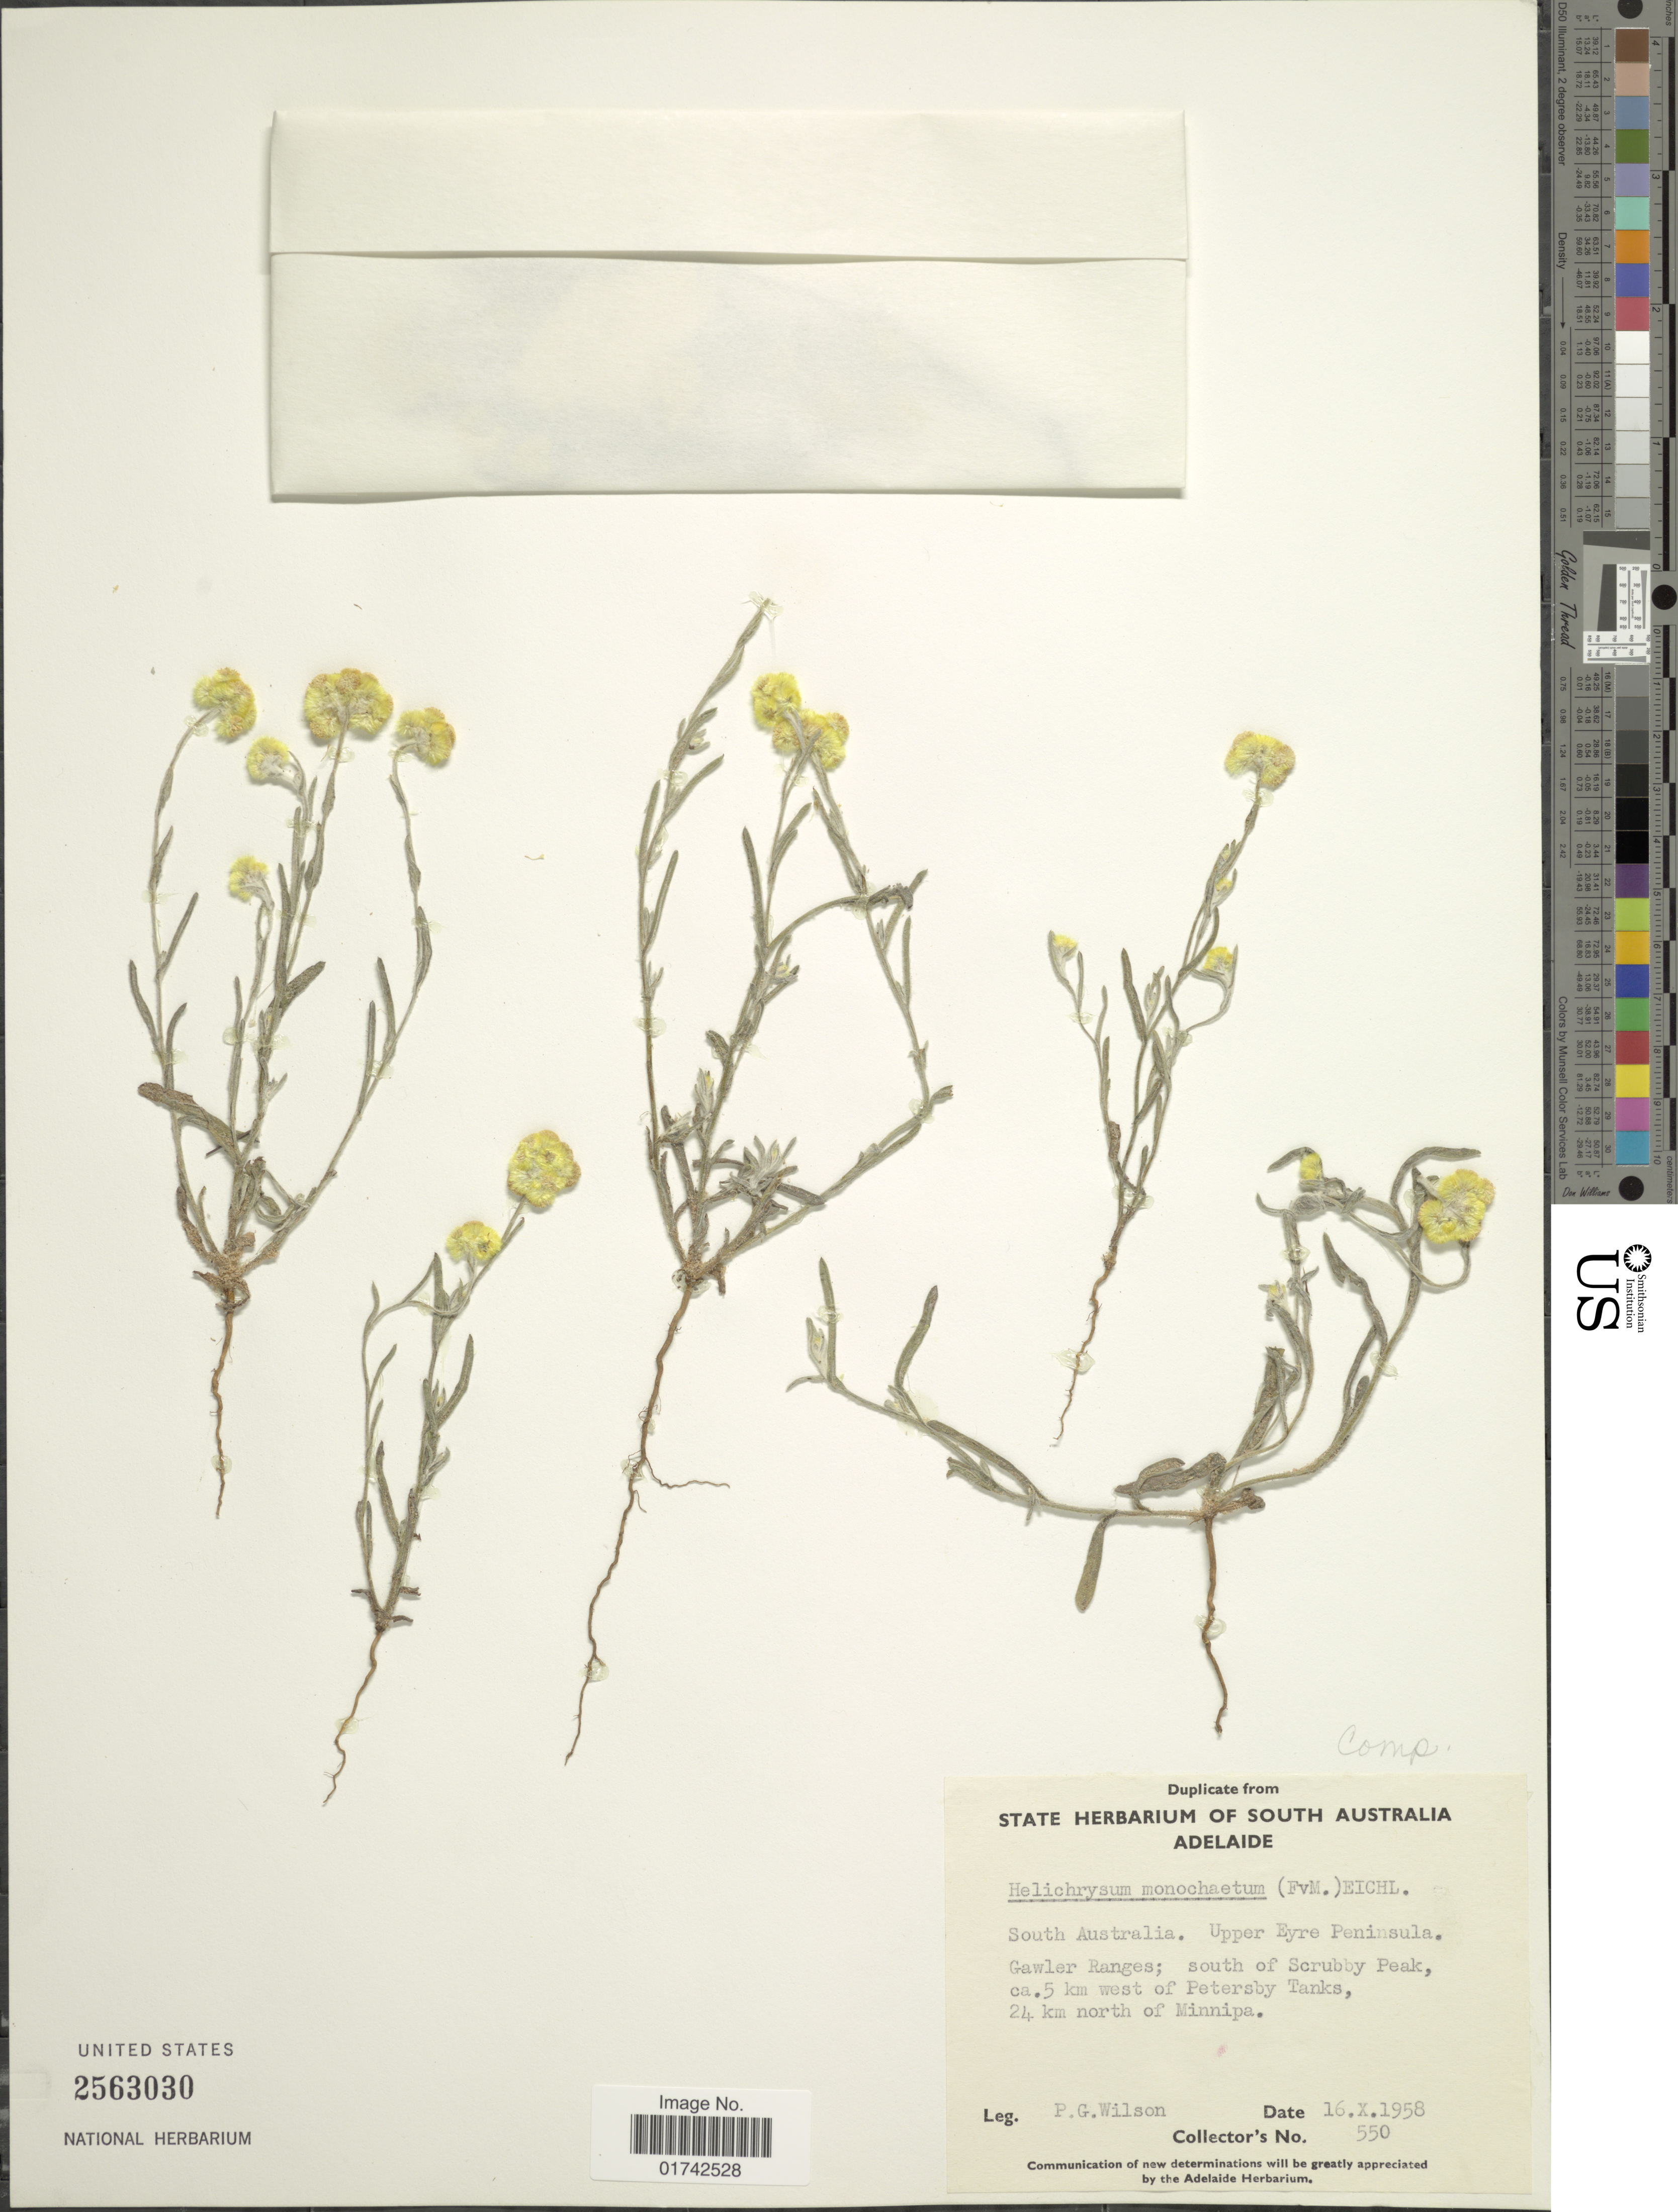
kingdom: Plantae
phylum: Tracheophyta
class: Magnoliopsida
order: Asterales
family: Asteraceae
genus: Helichrysum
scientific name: Helichrysum monochaetum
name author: (F. Muell.) H. Eichler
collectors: P. Wilson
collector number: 550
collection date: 1958-10-16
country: Australia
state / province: South Australia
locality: Upper Eyre Peninsula. Gawler Ranges: south of Scrubby Peak, ca. 5 km west of Petersby Tanks, 24 km north of Minnipa.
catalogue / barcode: US 2563030